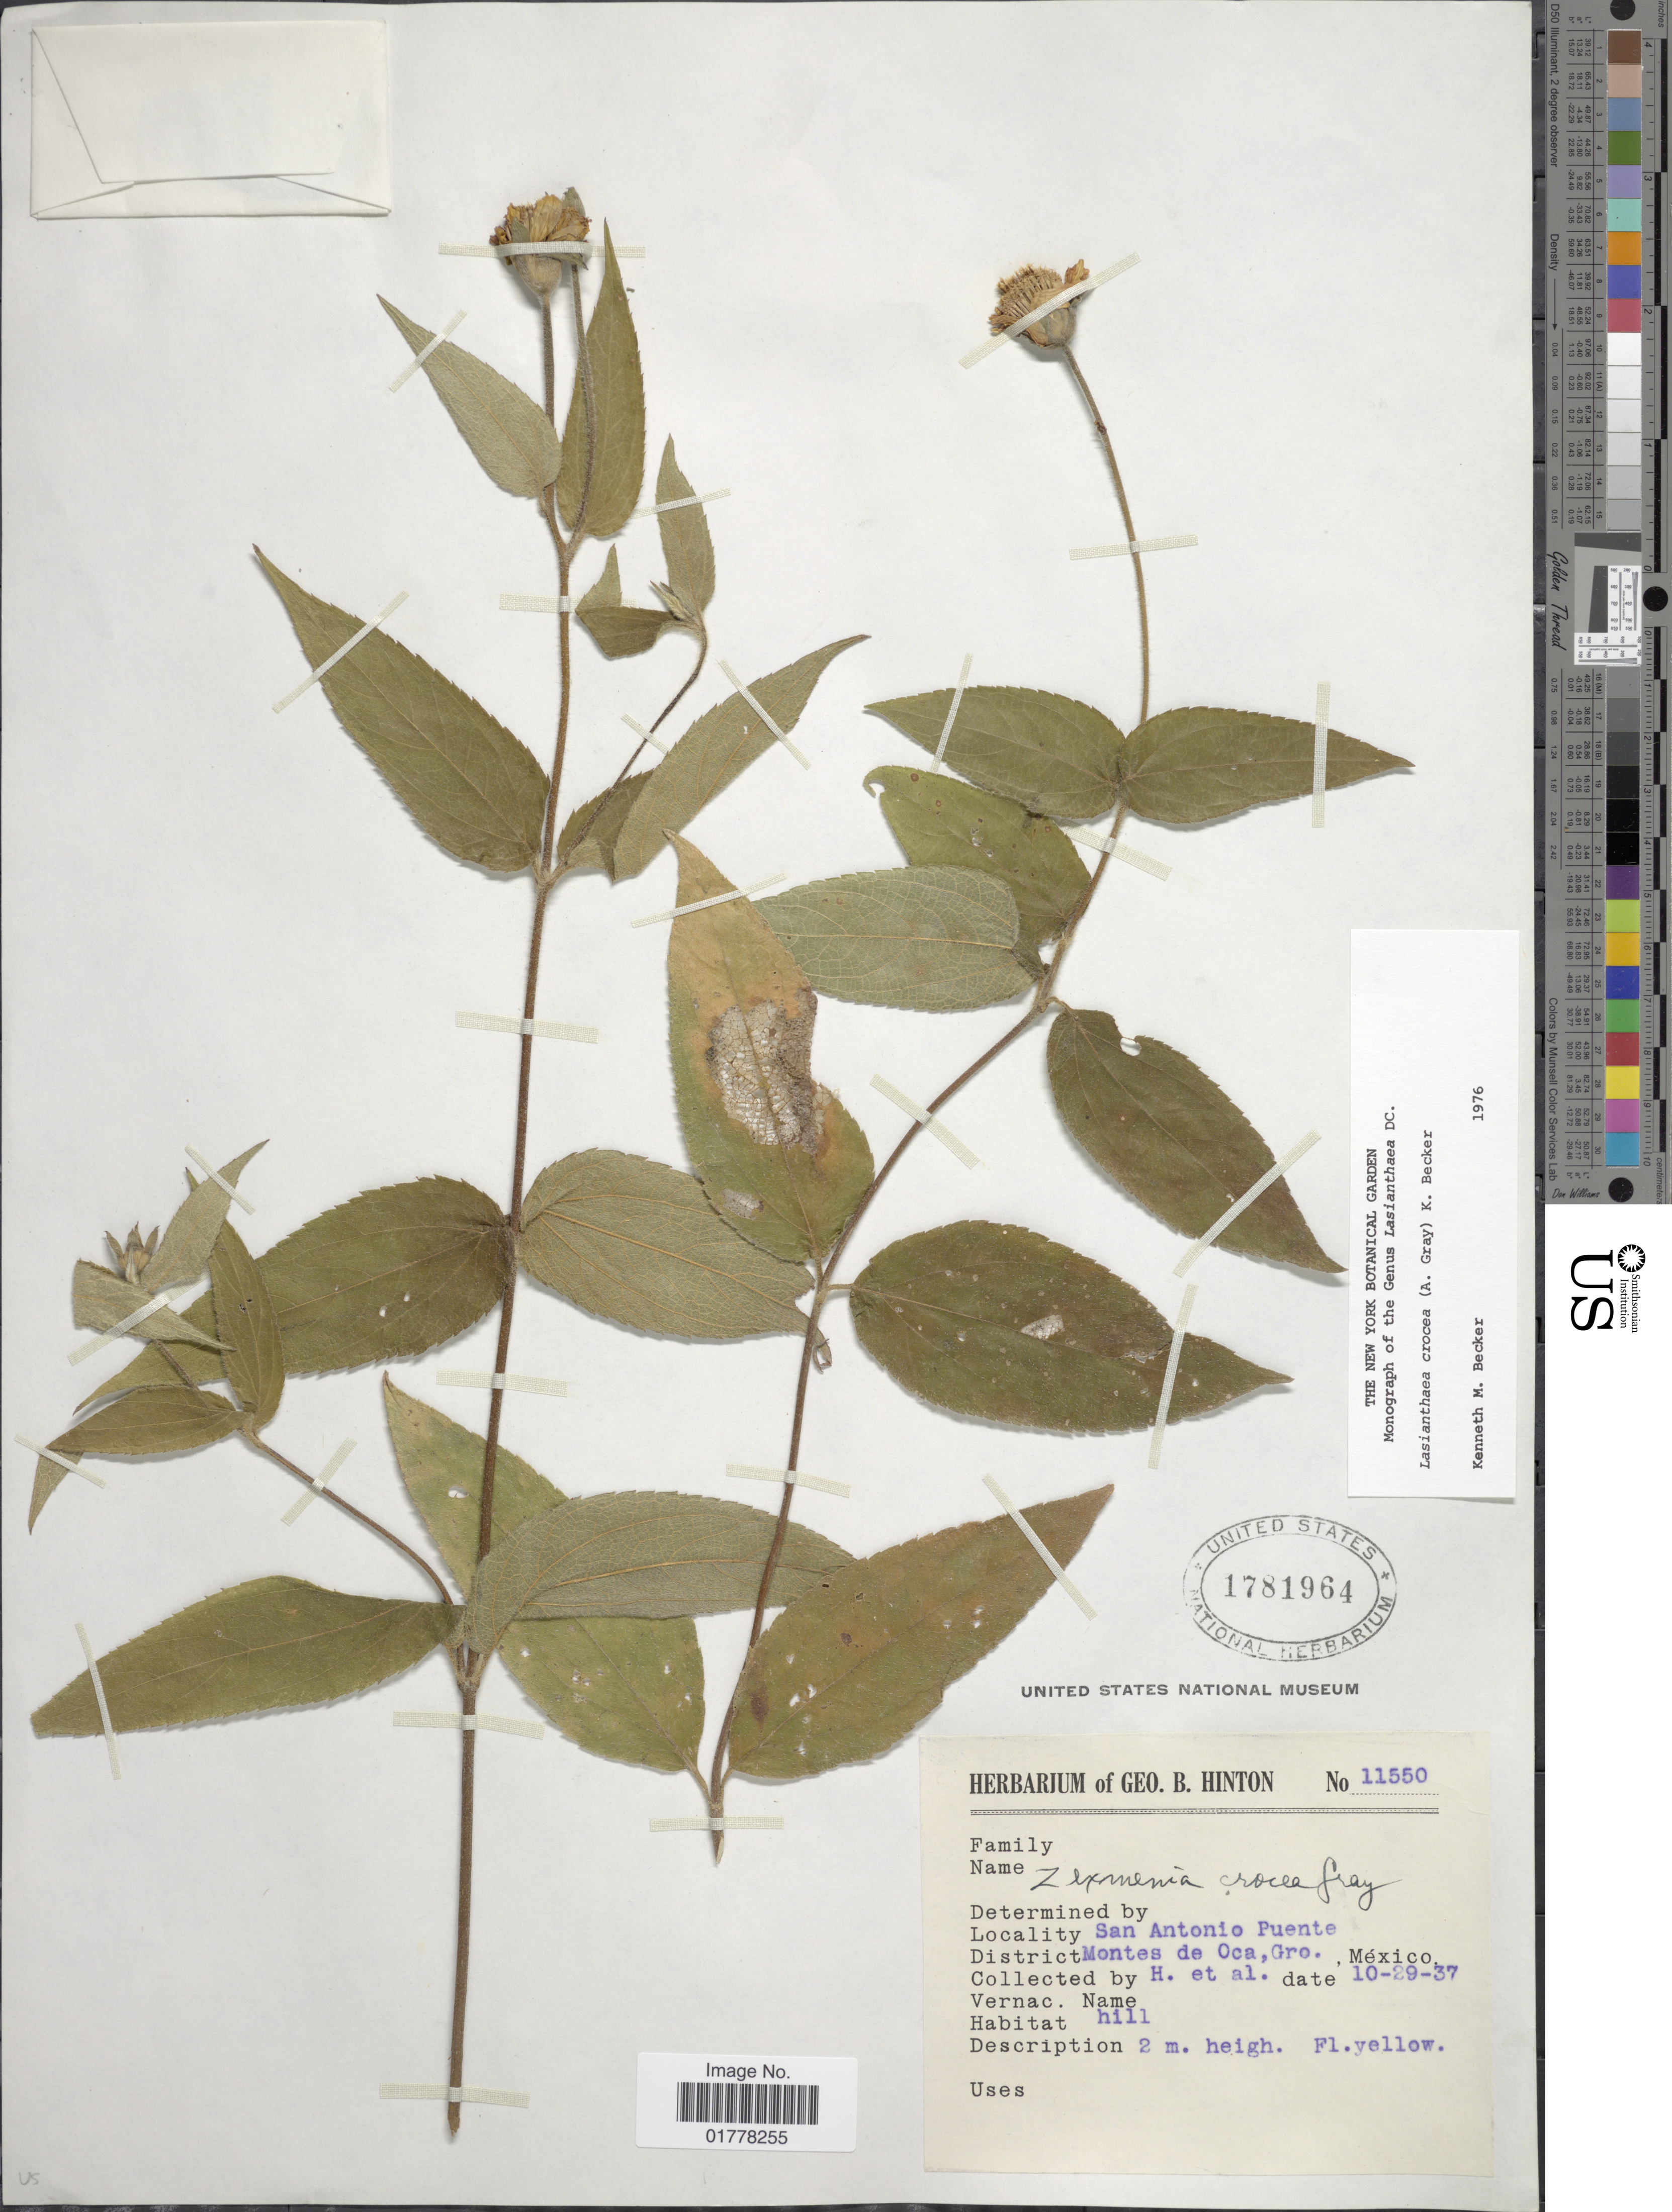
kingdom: Plantae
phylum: Tracheophyta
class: Magnoliopsida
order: Asterales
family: Asteraceae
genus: Lasianthaea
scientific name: Lasianthaea crocea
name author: (A. Gray) K.M. Becker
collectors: G. B. Hinton & et al.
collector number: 11550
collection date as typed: Transcribed d/m/y: 29/10/37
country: Mexico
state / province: Guerrero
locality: San Antonio Puente. District Montes de Oca, Gro., México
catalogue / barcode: US 1781964